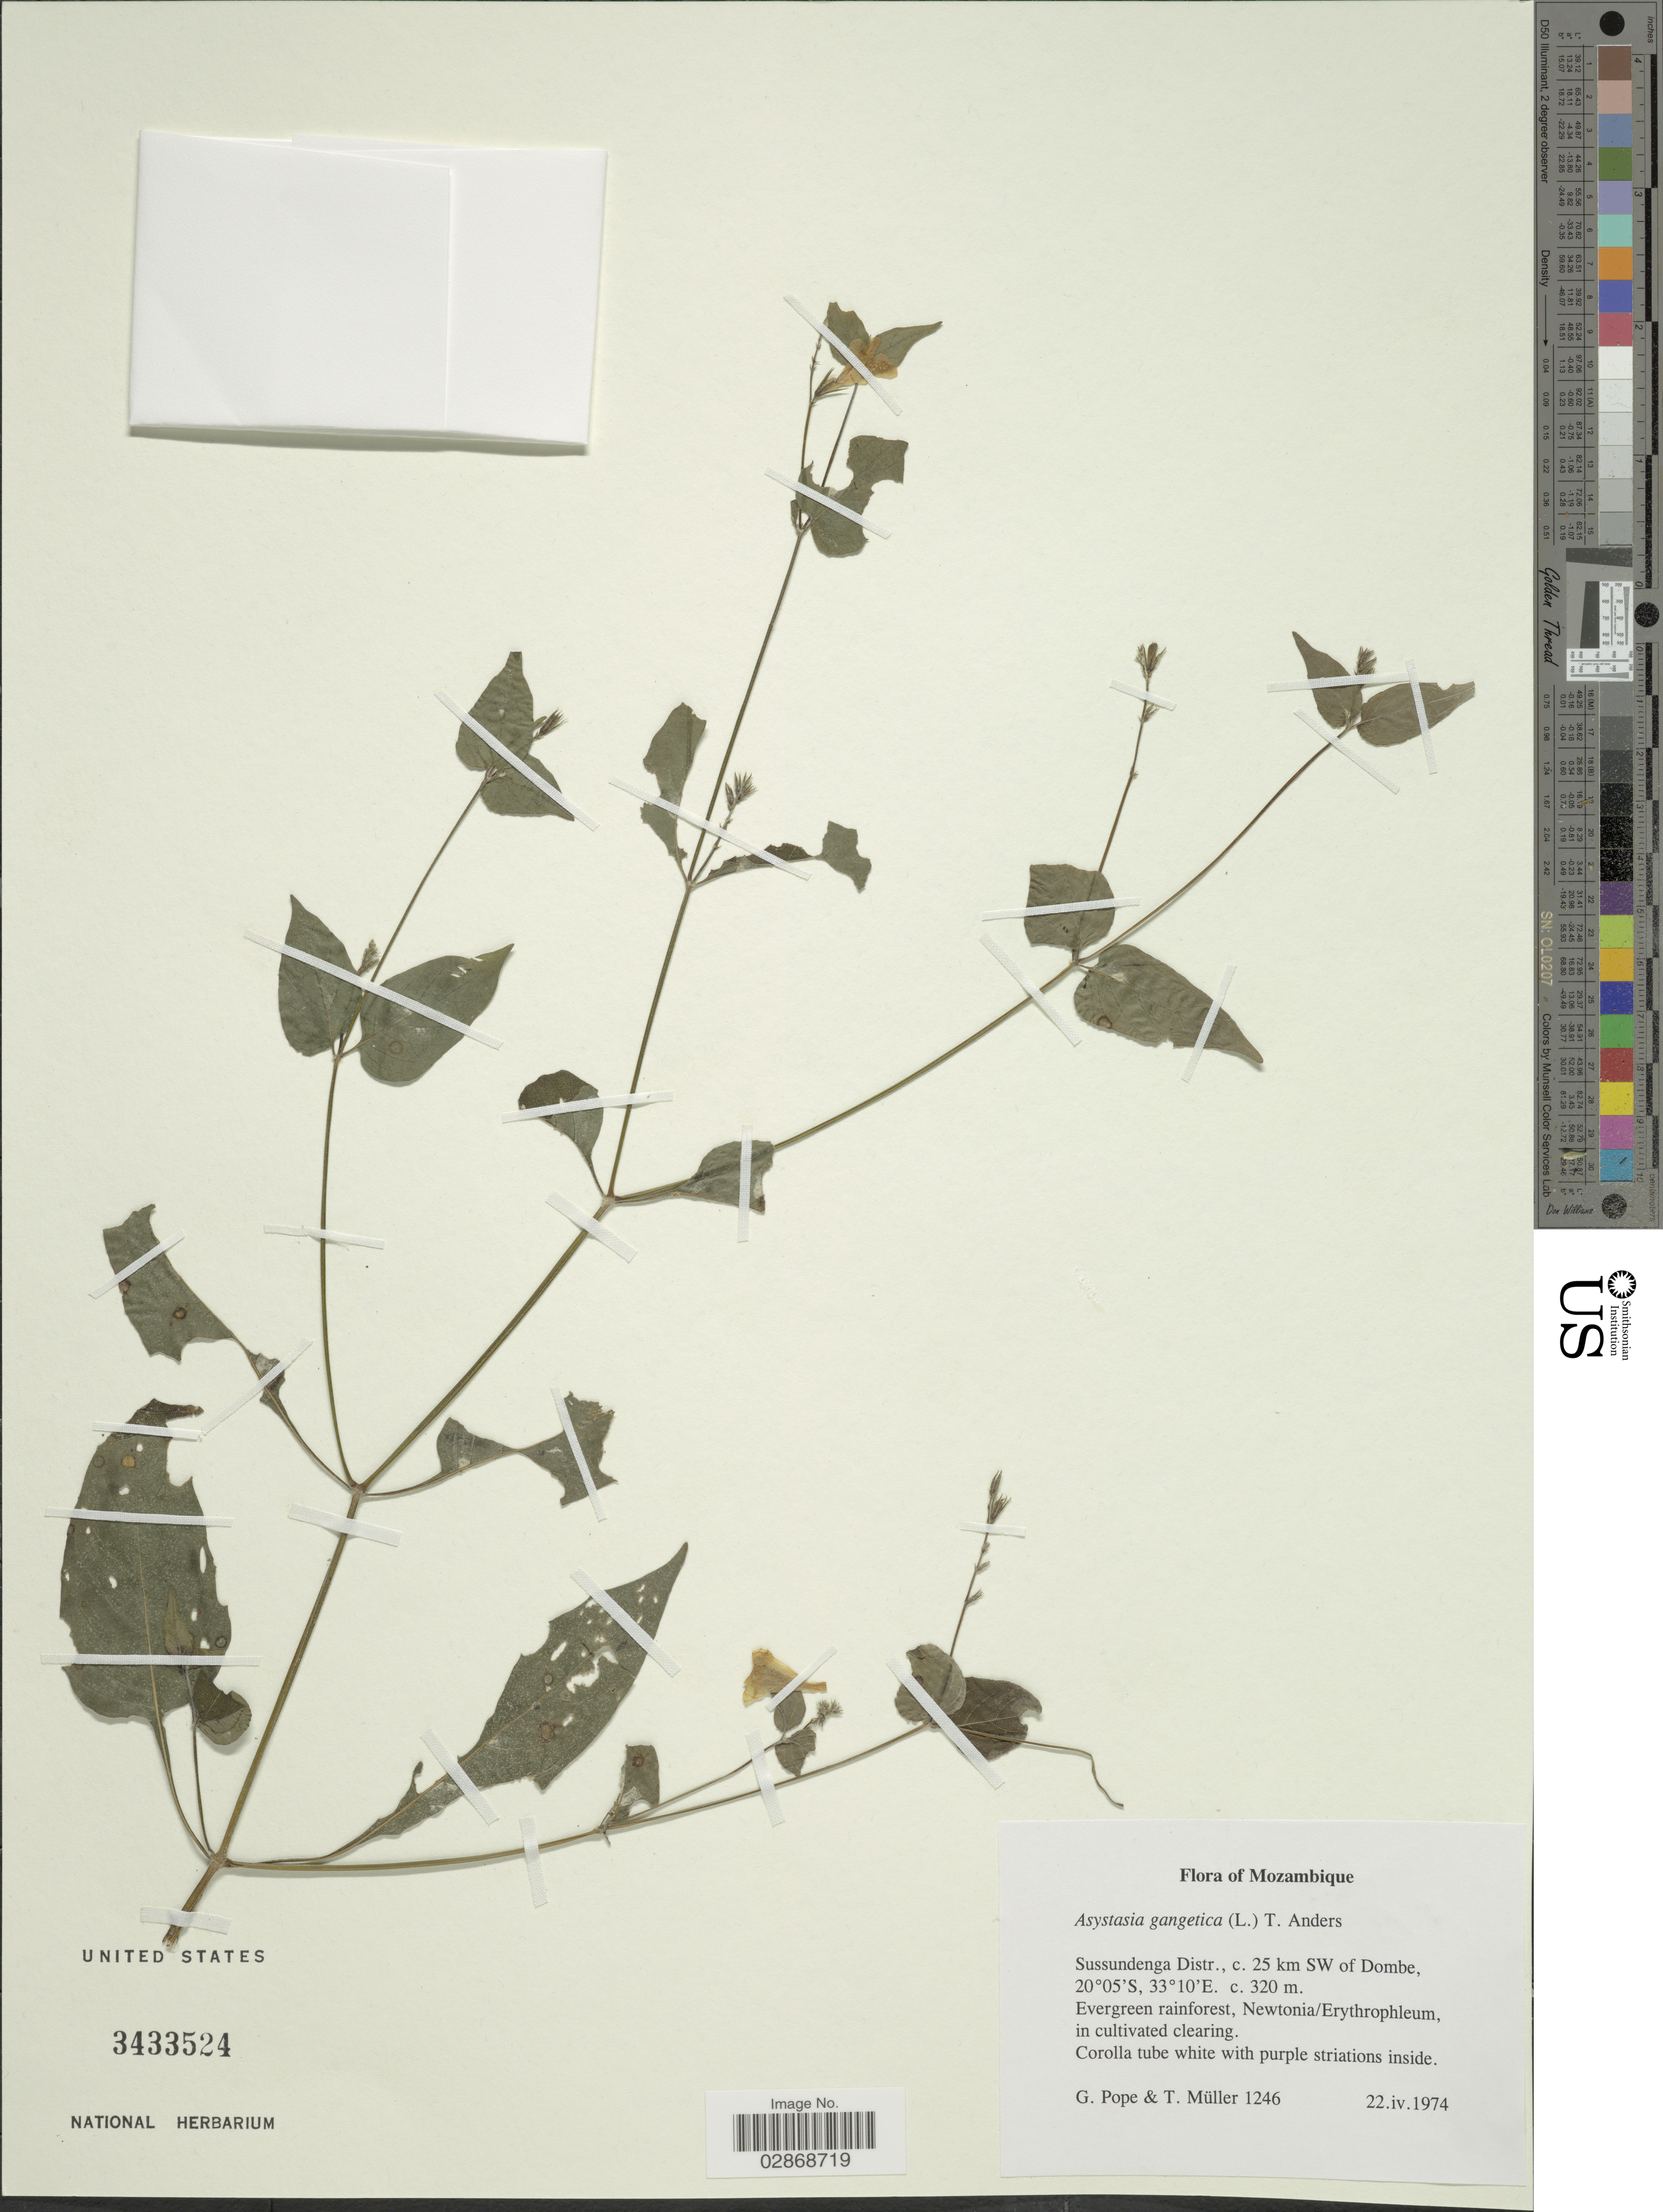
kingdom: Plantae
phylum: Tracheophyta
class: Magnoliopsida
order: Lamiales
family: Acanthaceae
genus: Asystasia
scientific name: Asystasia gangetica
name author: (L.) T. Anderson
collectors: G. Pope & T. Müller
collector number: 1246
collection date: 1974-04-22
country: Mozambique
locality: Sussundenga Distr., c. 25 km SW of Dombe.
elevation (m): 320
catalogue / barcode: US 3433524